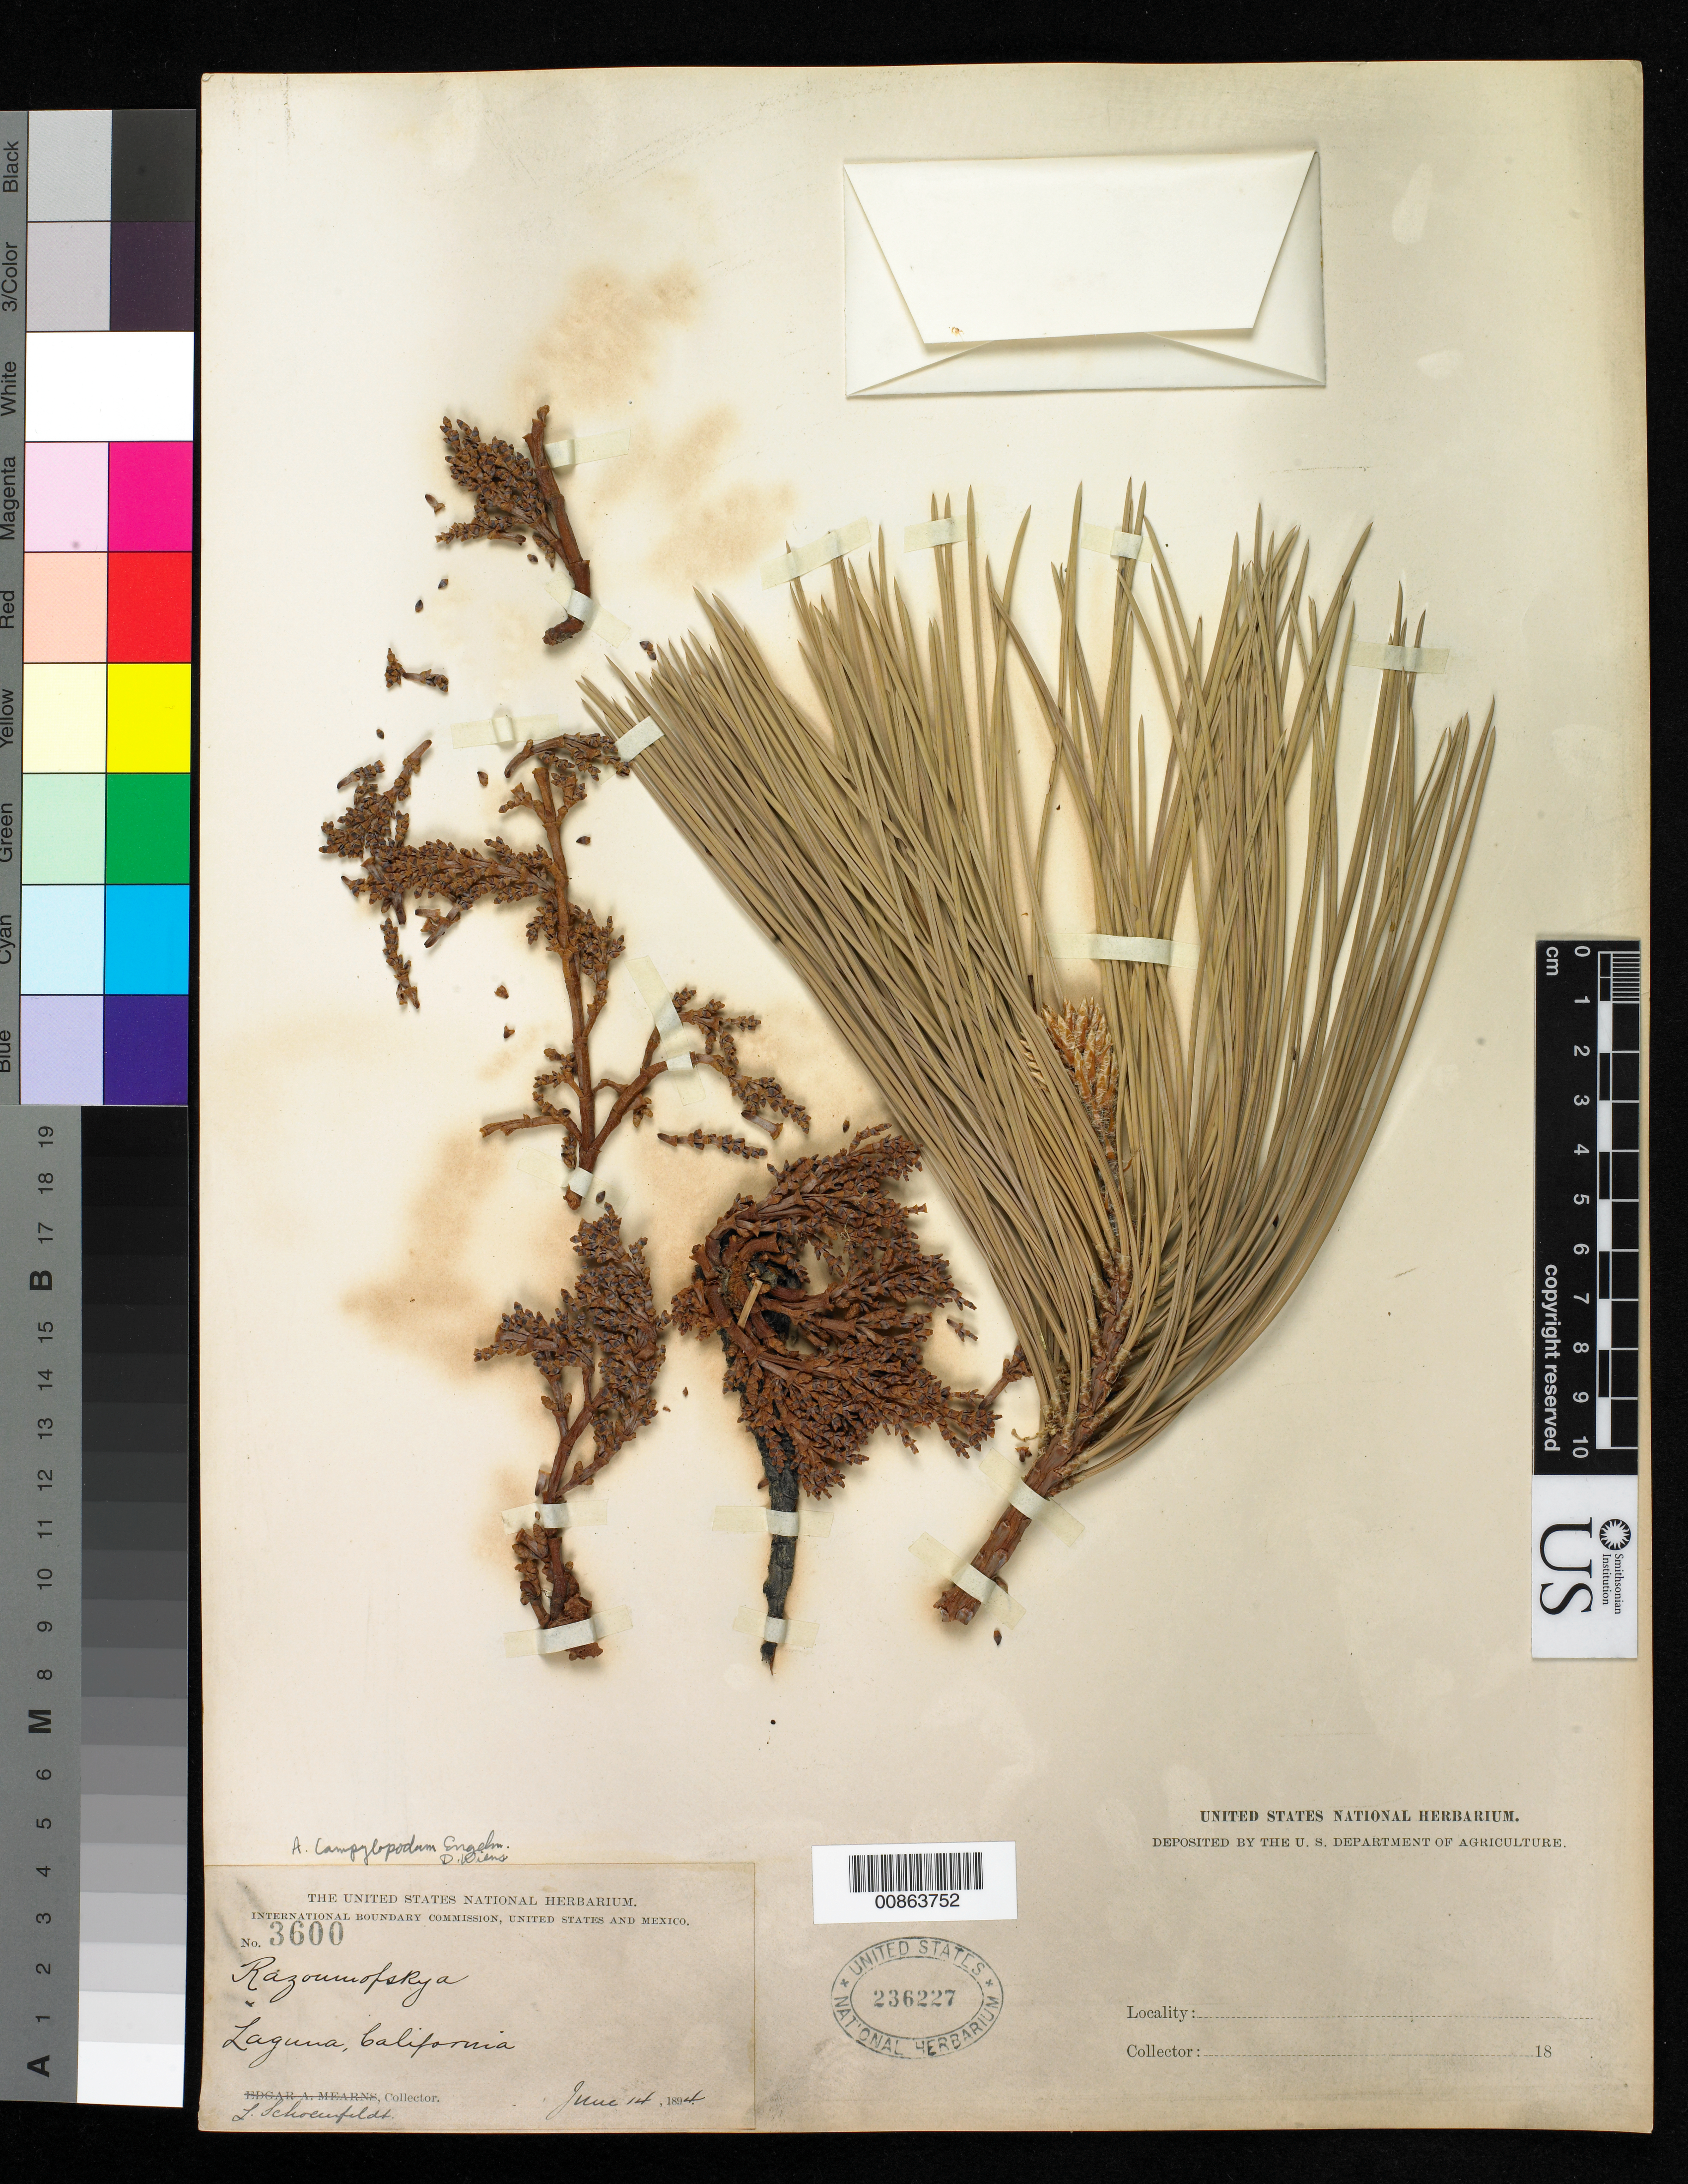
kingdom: Plantae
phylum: Tracheophyta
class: Magnoliopsida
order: Santalales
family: Viscaceae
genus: Arceuthobium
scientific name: Arceuthobium campylopodum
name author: Engelm.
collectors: L. Schoenfeldt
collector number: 3600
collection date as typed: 14 Jun 1894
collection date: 1894-06-14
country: United States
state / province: California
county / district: Orange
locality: Laguna, California.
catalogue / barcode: US 236227